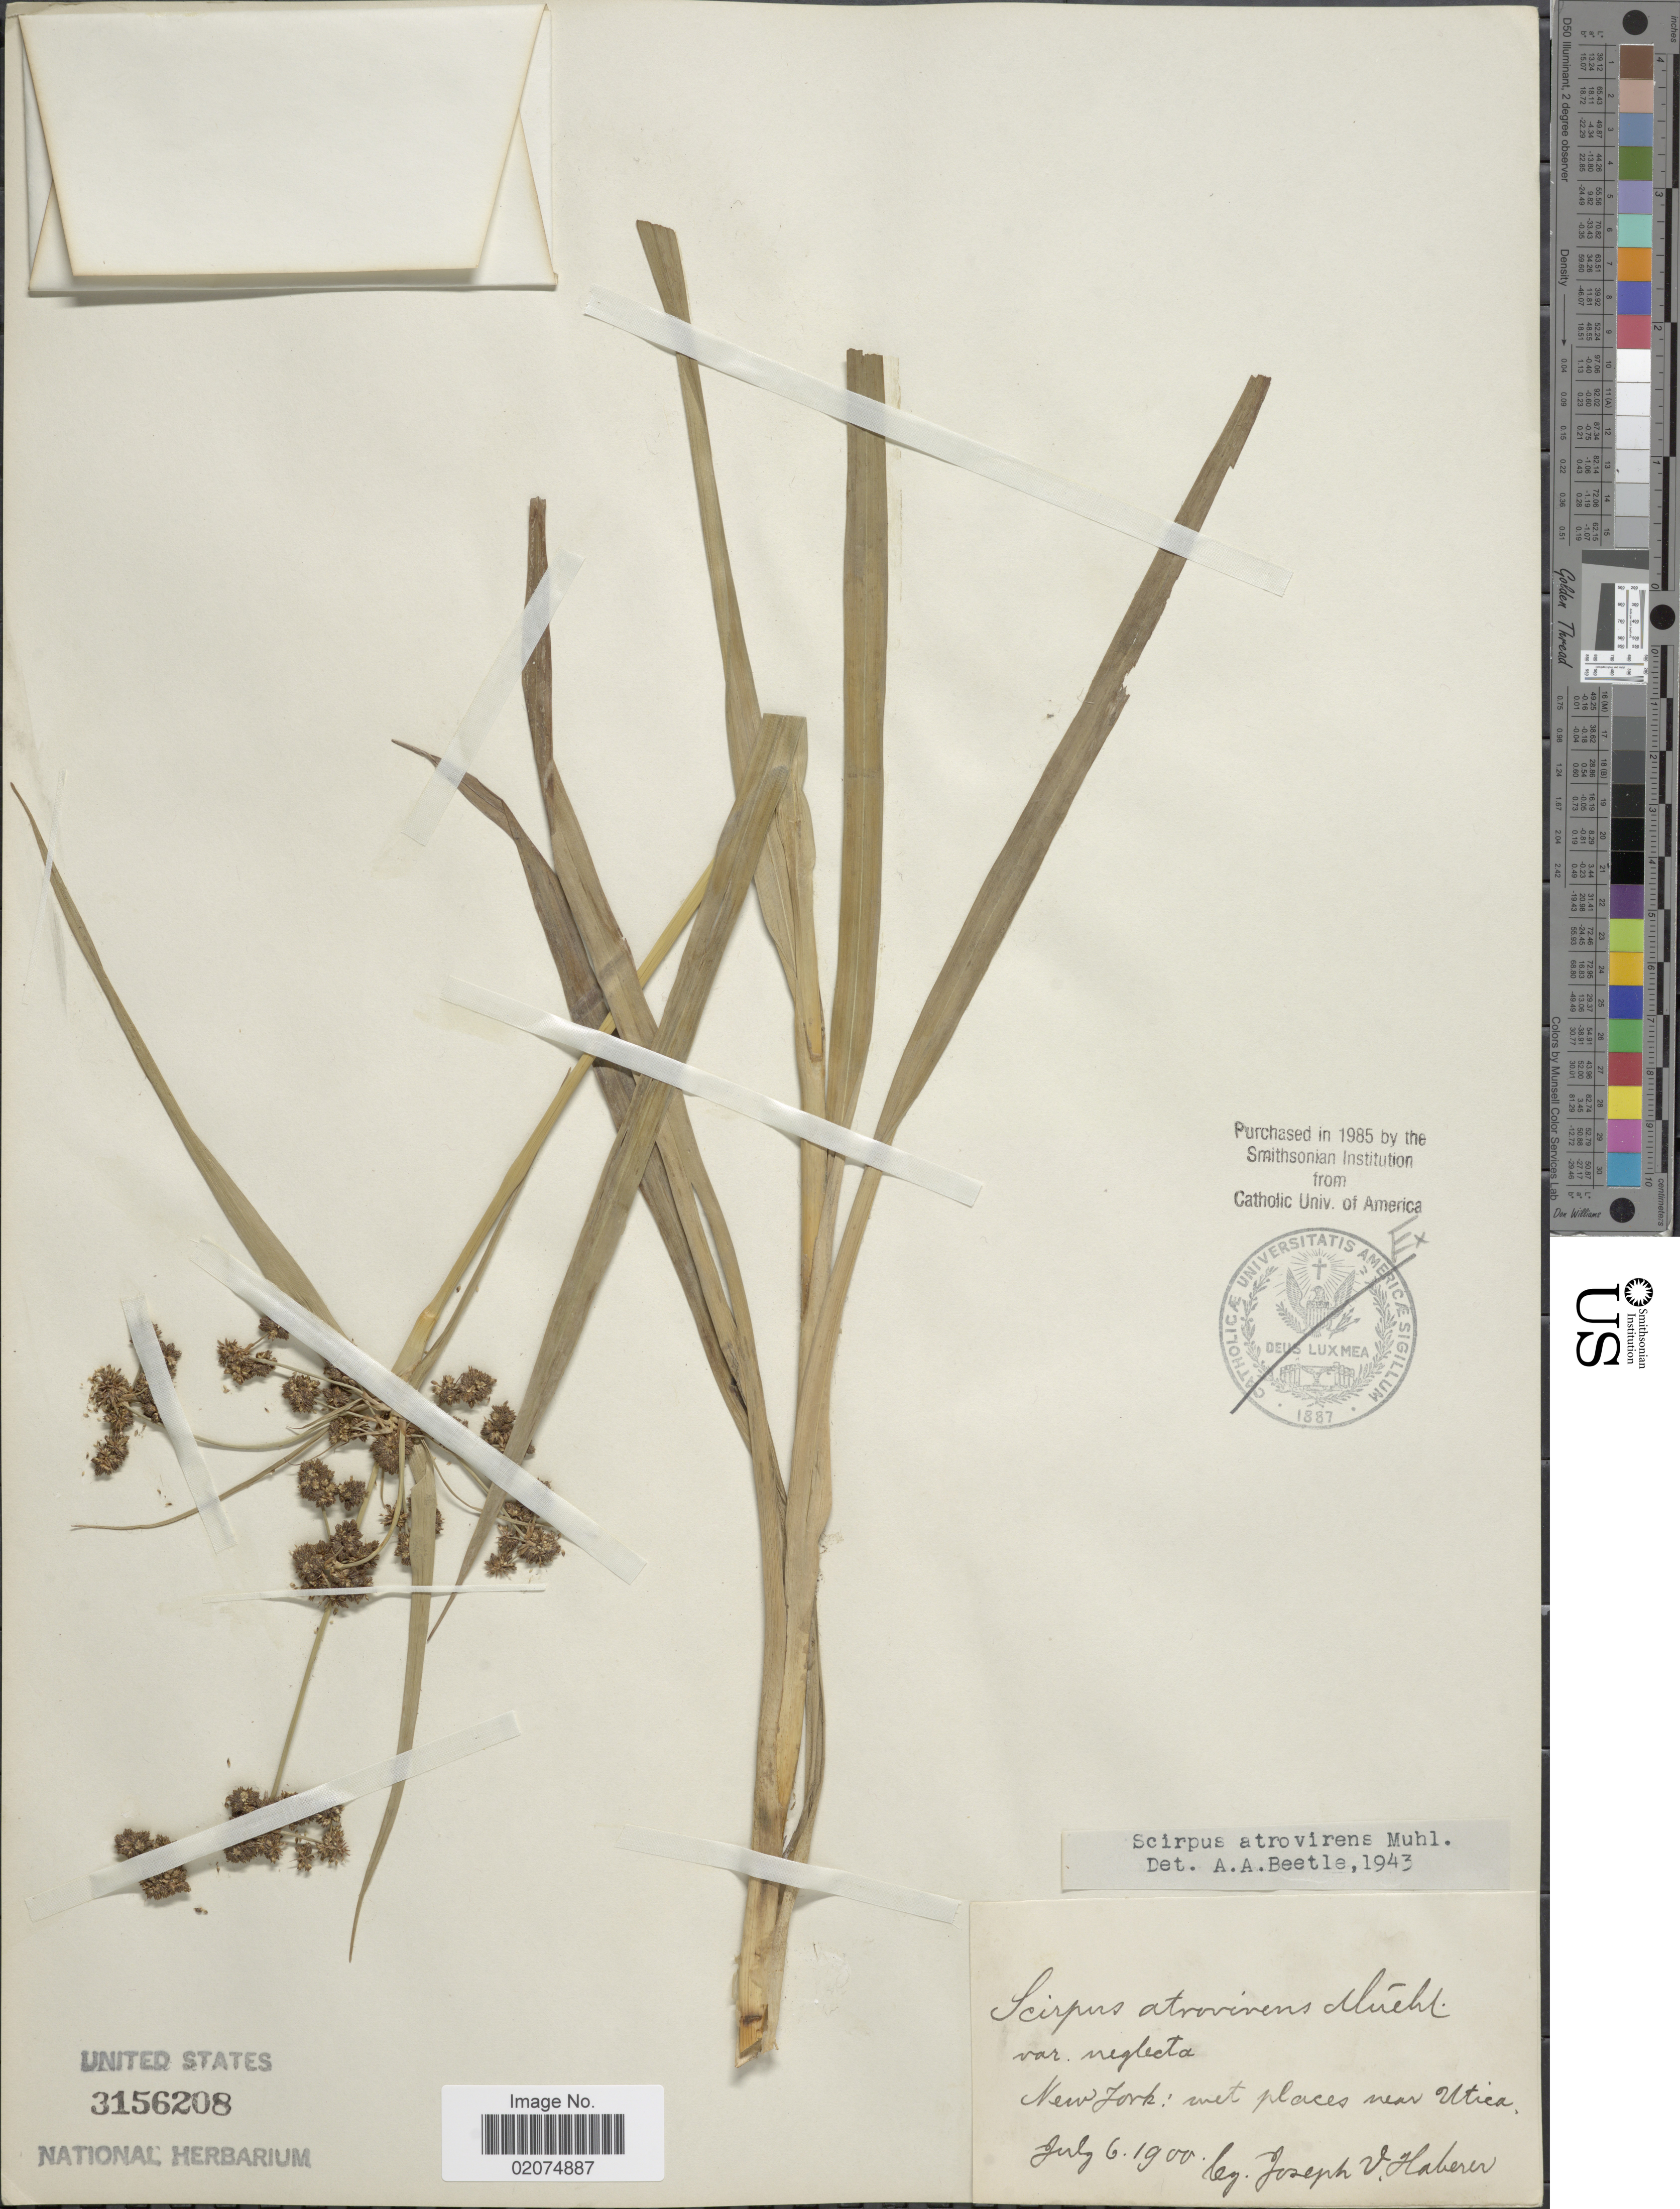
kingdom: Plantae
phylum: Tracheophyta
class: Liliopsida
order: Poales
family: Cyperaceae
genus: Scirpus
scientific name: Scirpus atrovirens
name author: Willd.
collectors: J. V. Haberer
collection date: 1900-07-06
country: United States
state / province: New York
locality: Near Utica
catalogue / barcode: US 3156208